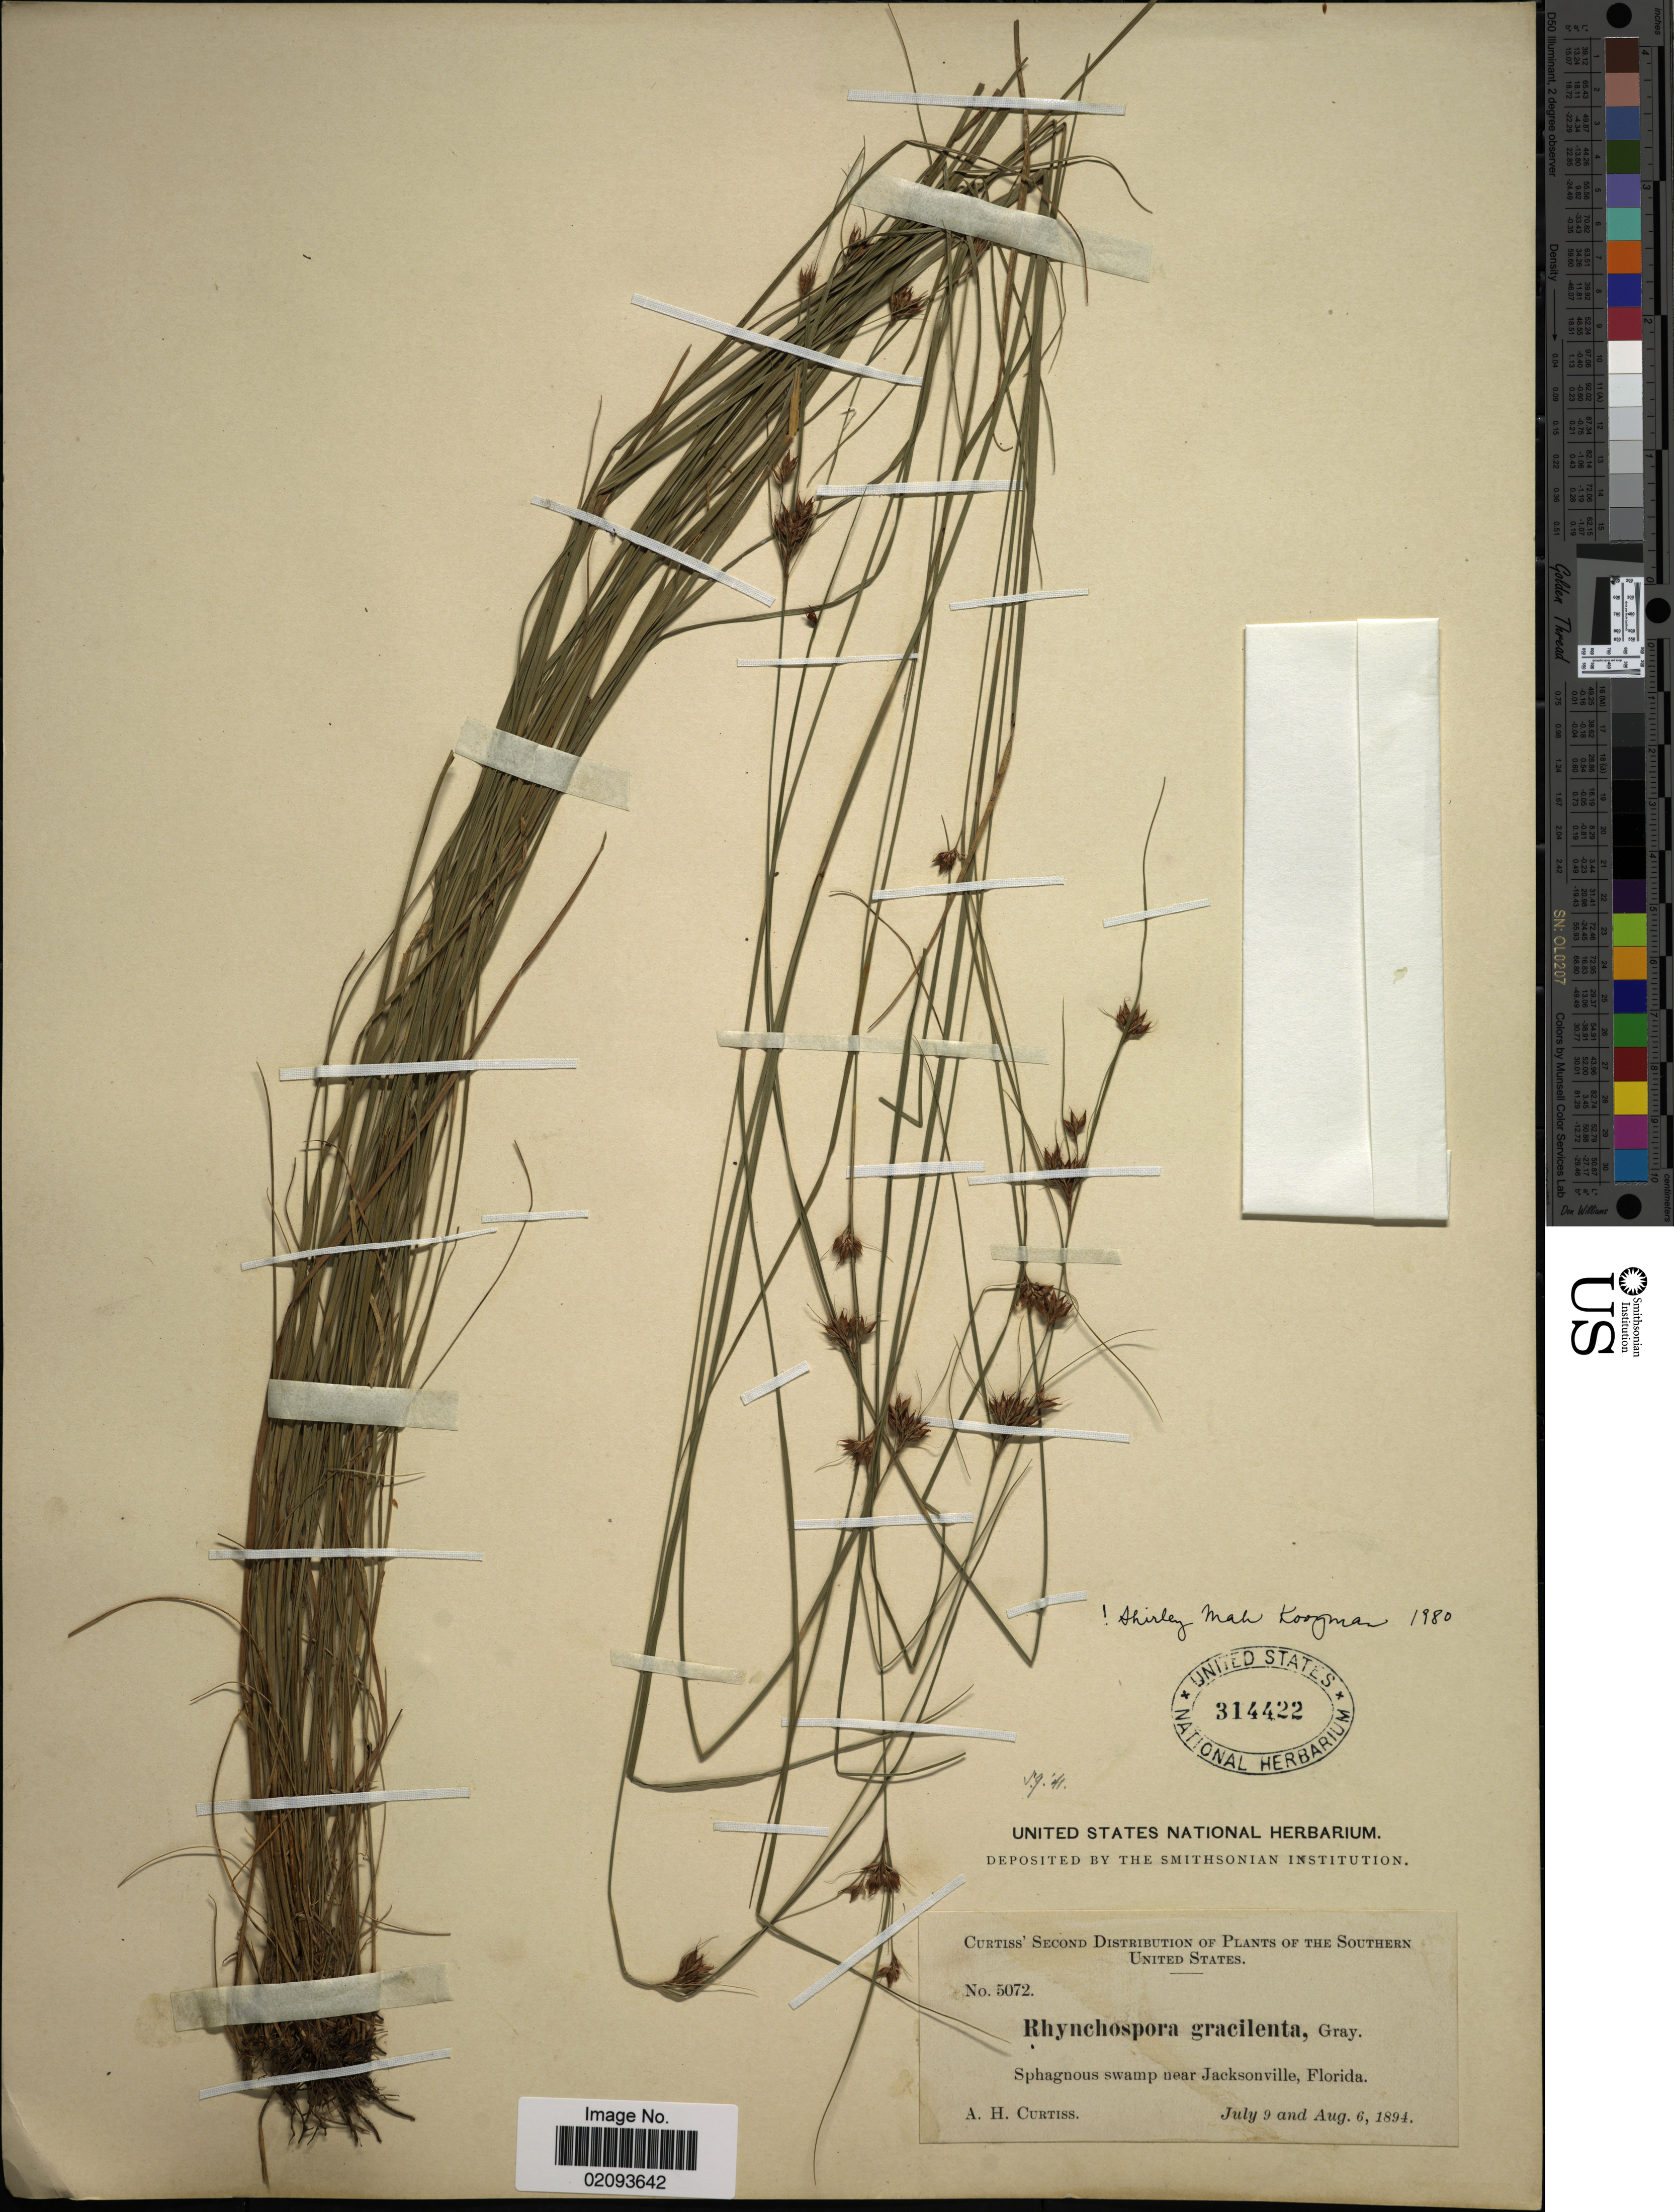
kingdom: Plantae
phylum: Tracheophyta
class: Liliopsida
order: Poales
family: Cyperaceae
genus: Rhynchospora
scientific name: Rhynchospora gracilenta A. Gray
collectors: A. H. Curtiss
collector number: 5072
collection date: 1894-07-09/1894-08-06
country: United States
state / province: Florida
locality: Sphagnous swamp near Jacksonville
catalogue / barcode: US 314422